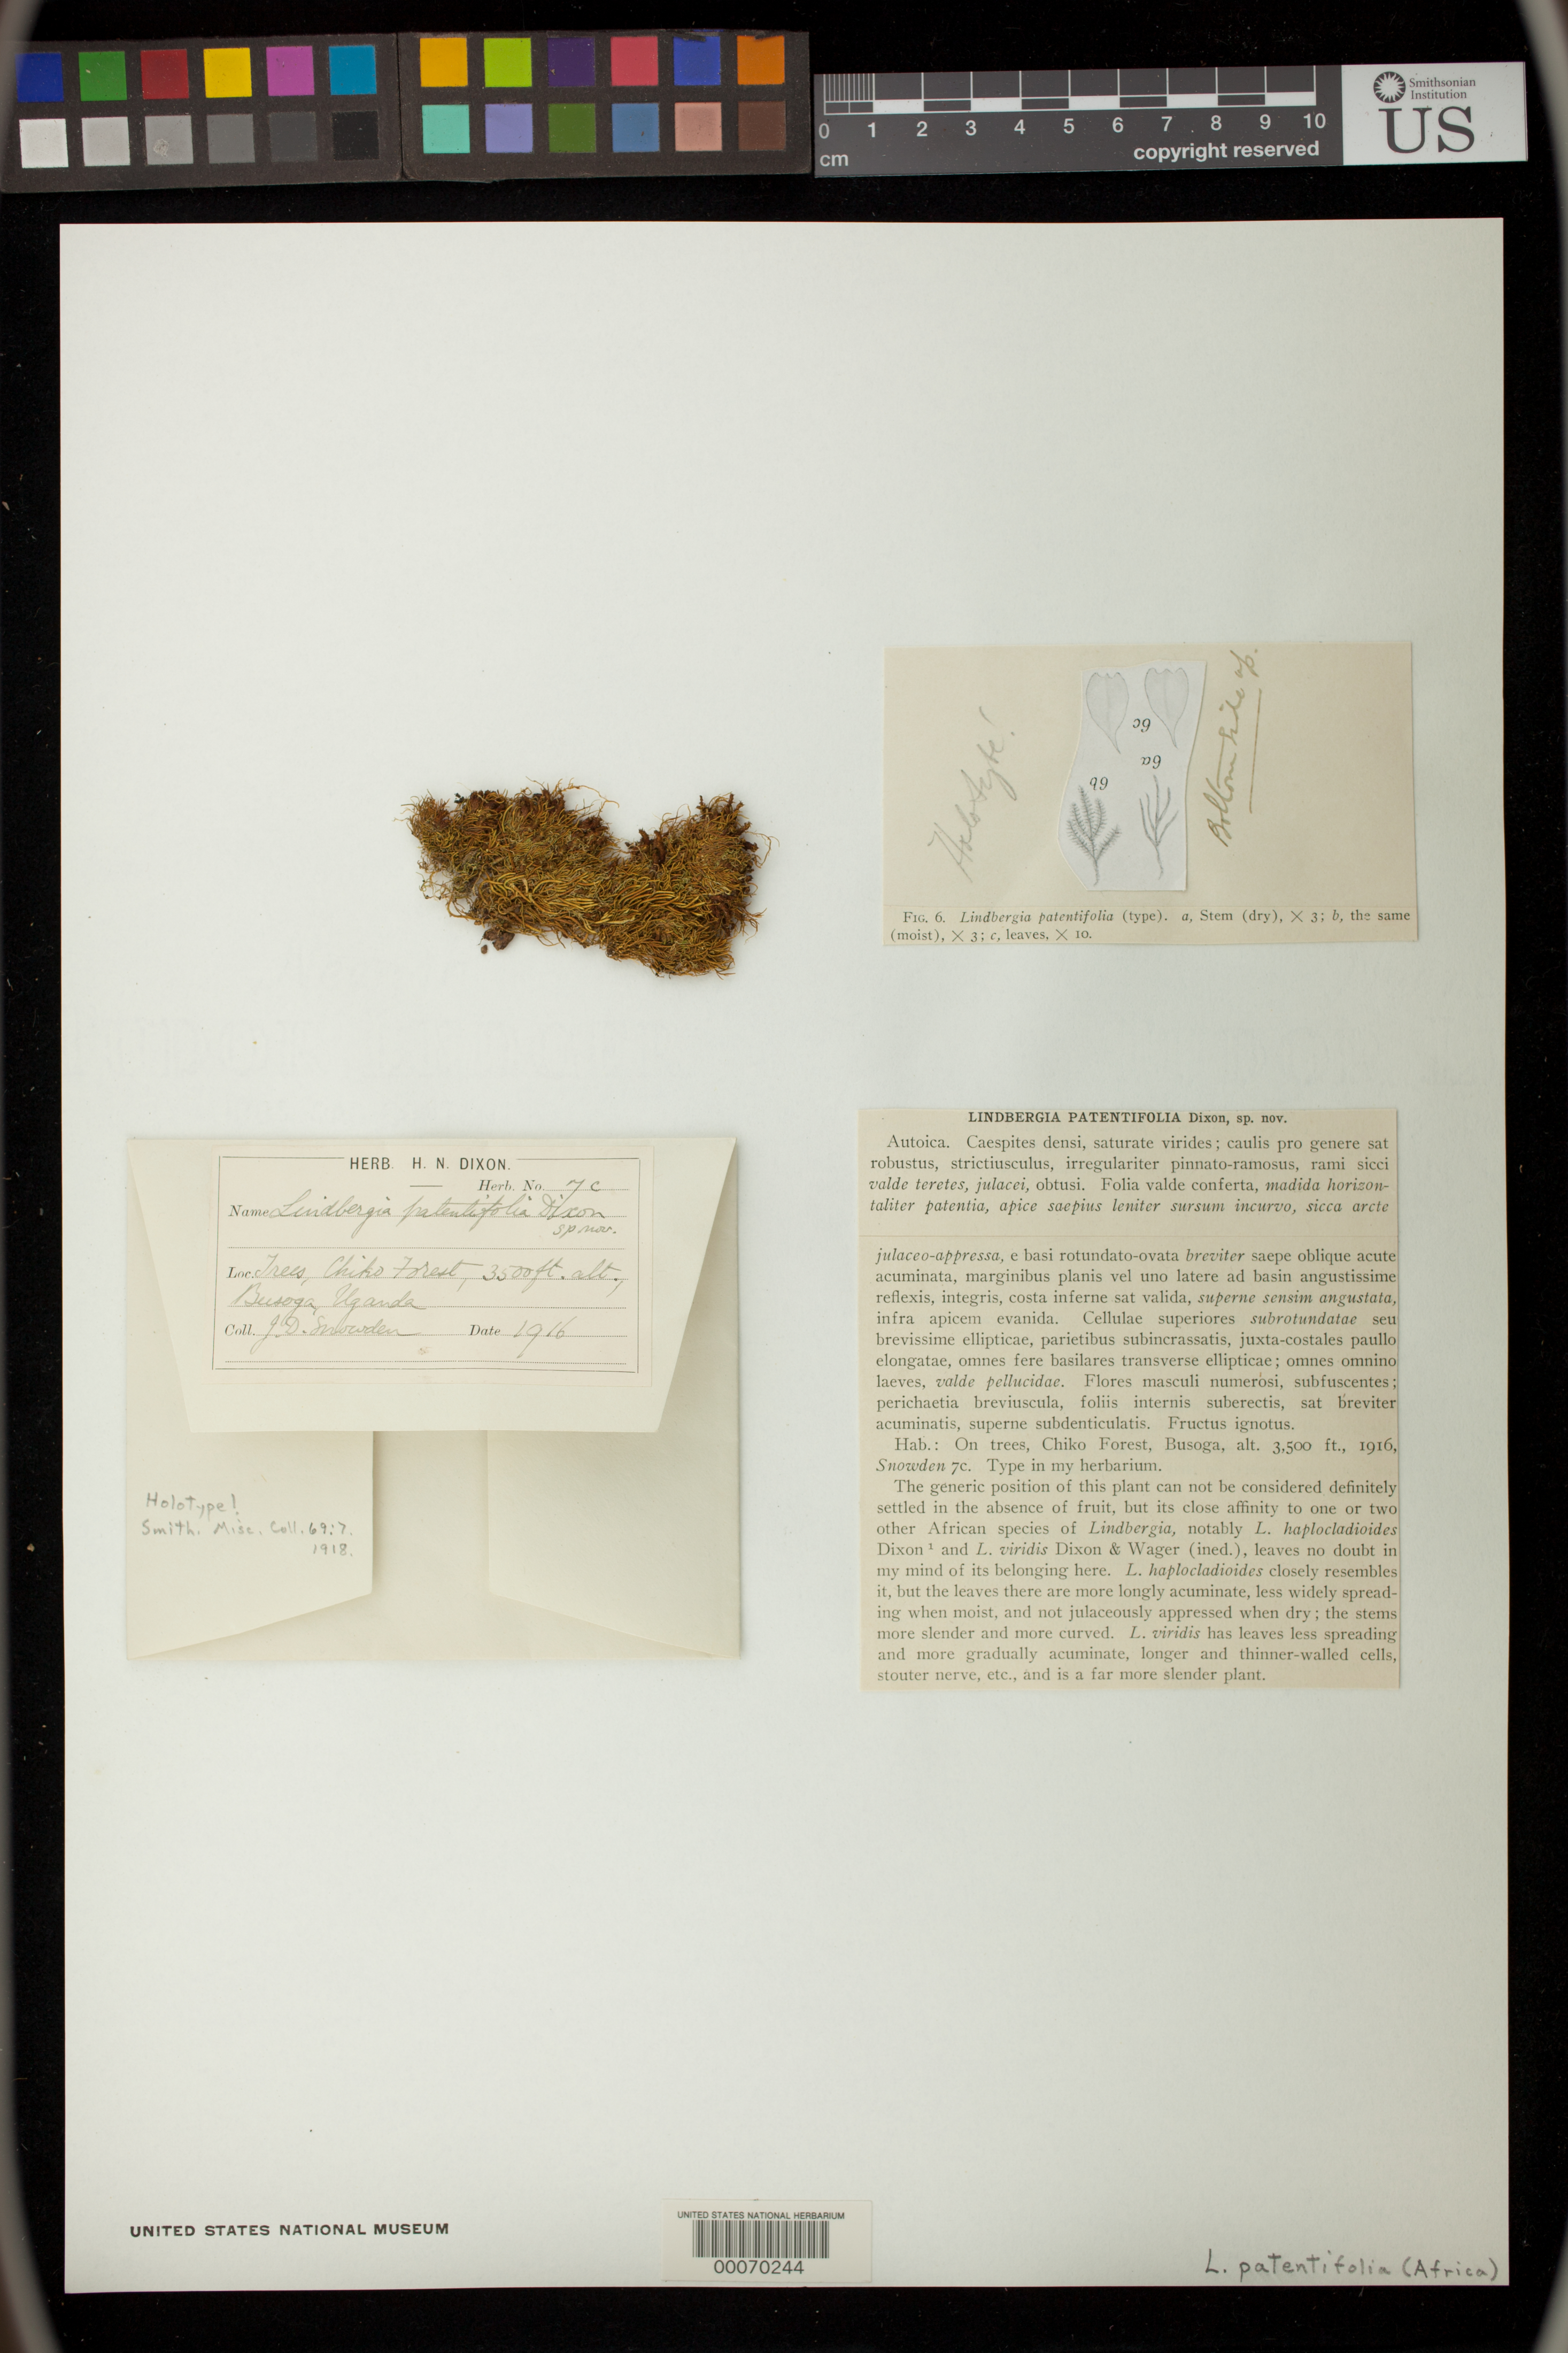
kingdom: Plantae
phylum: Bryophyta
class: Bryopsida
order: Hypnales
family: Leskeaceae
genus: Lindbergia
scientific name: Lindbergia patenifolia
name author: Dixon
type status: Holotype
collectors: J. Snowden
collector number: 7c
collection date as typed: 1916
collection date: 1916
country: Uganda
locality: Chiko Forest, Busoga; alt. 3500 ft.